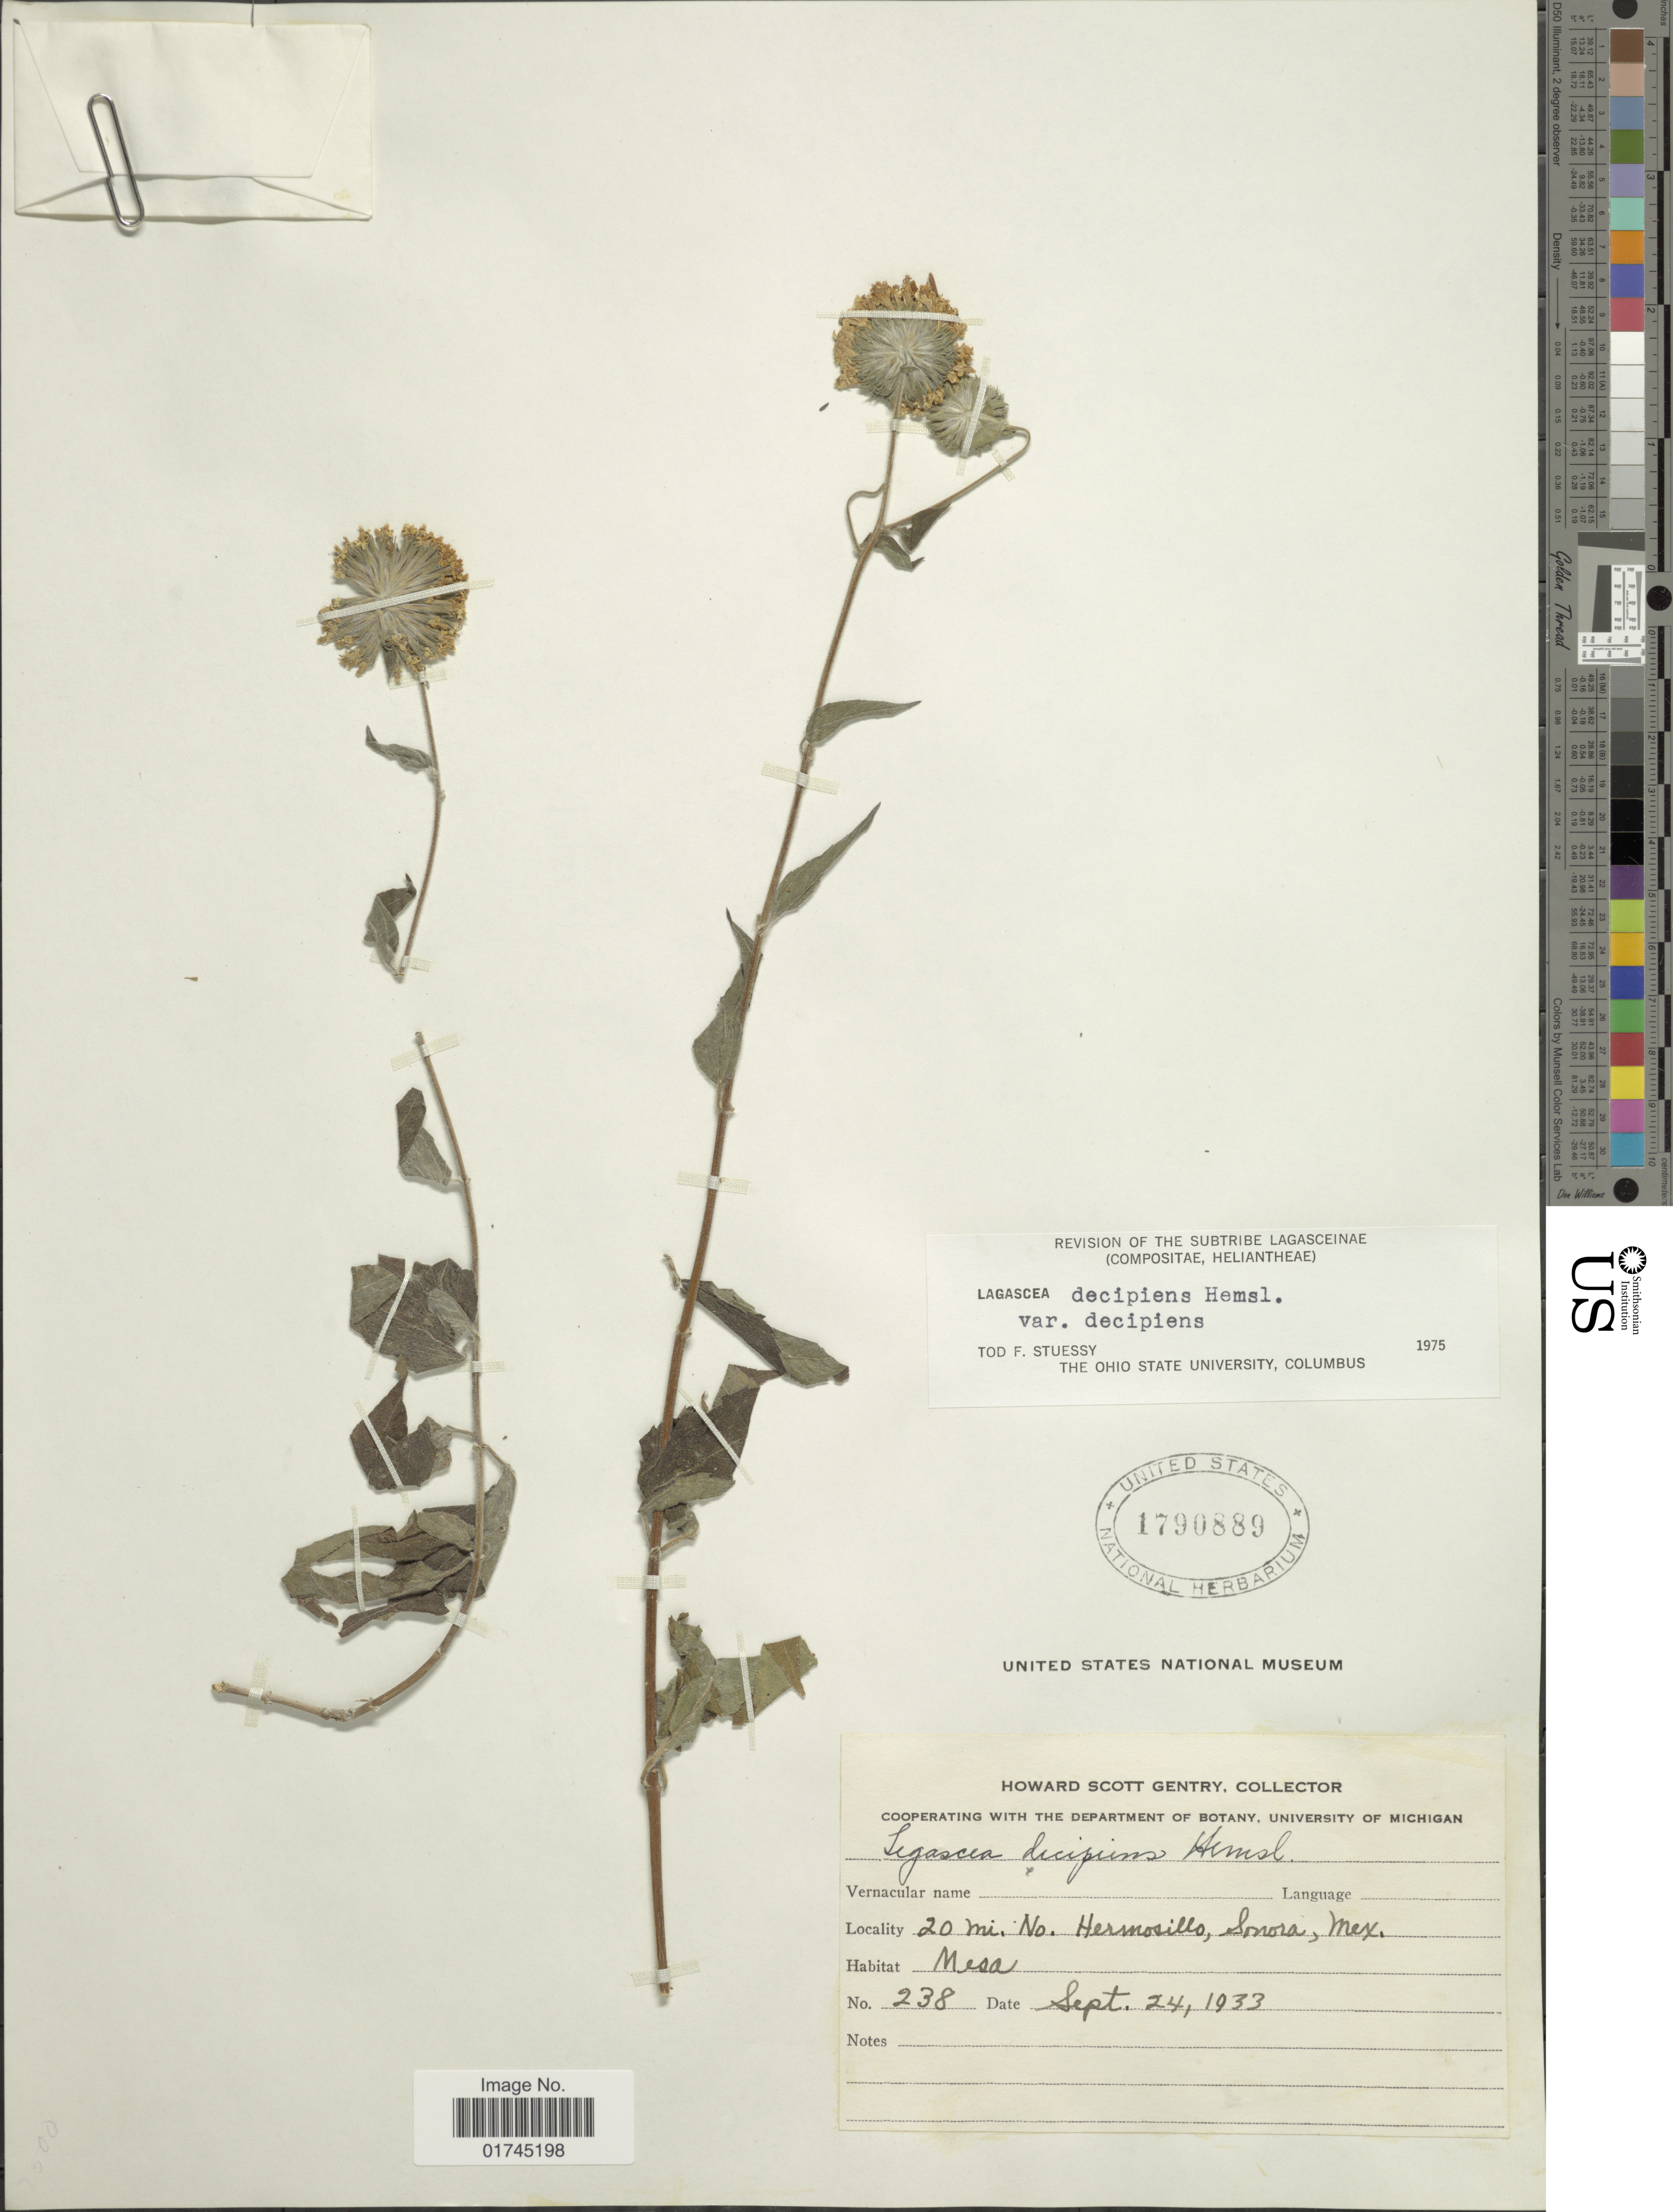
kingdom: Plantae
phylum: Tracheophyta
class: Magnoliopsida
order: Asterales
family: Asteraceae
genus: Lagascea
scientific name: Lagascea decipiens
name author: Hemsl.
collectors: H. S. Gentry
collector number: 238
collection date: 1933-09-24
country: Mexico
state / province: Sonora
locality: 20 mi. No. Hermosillo,Mesa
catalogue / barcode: US 1790889